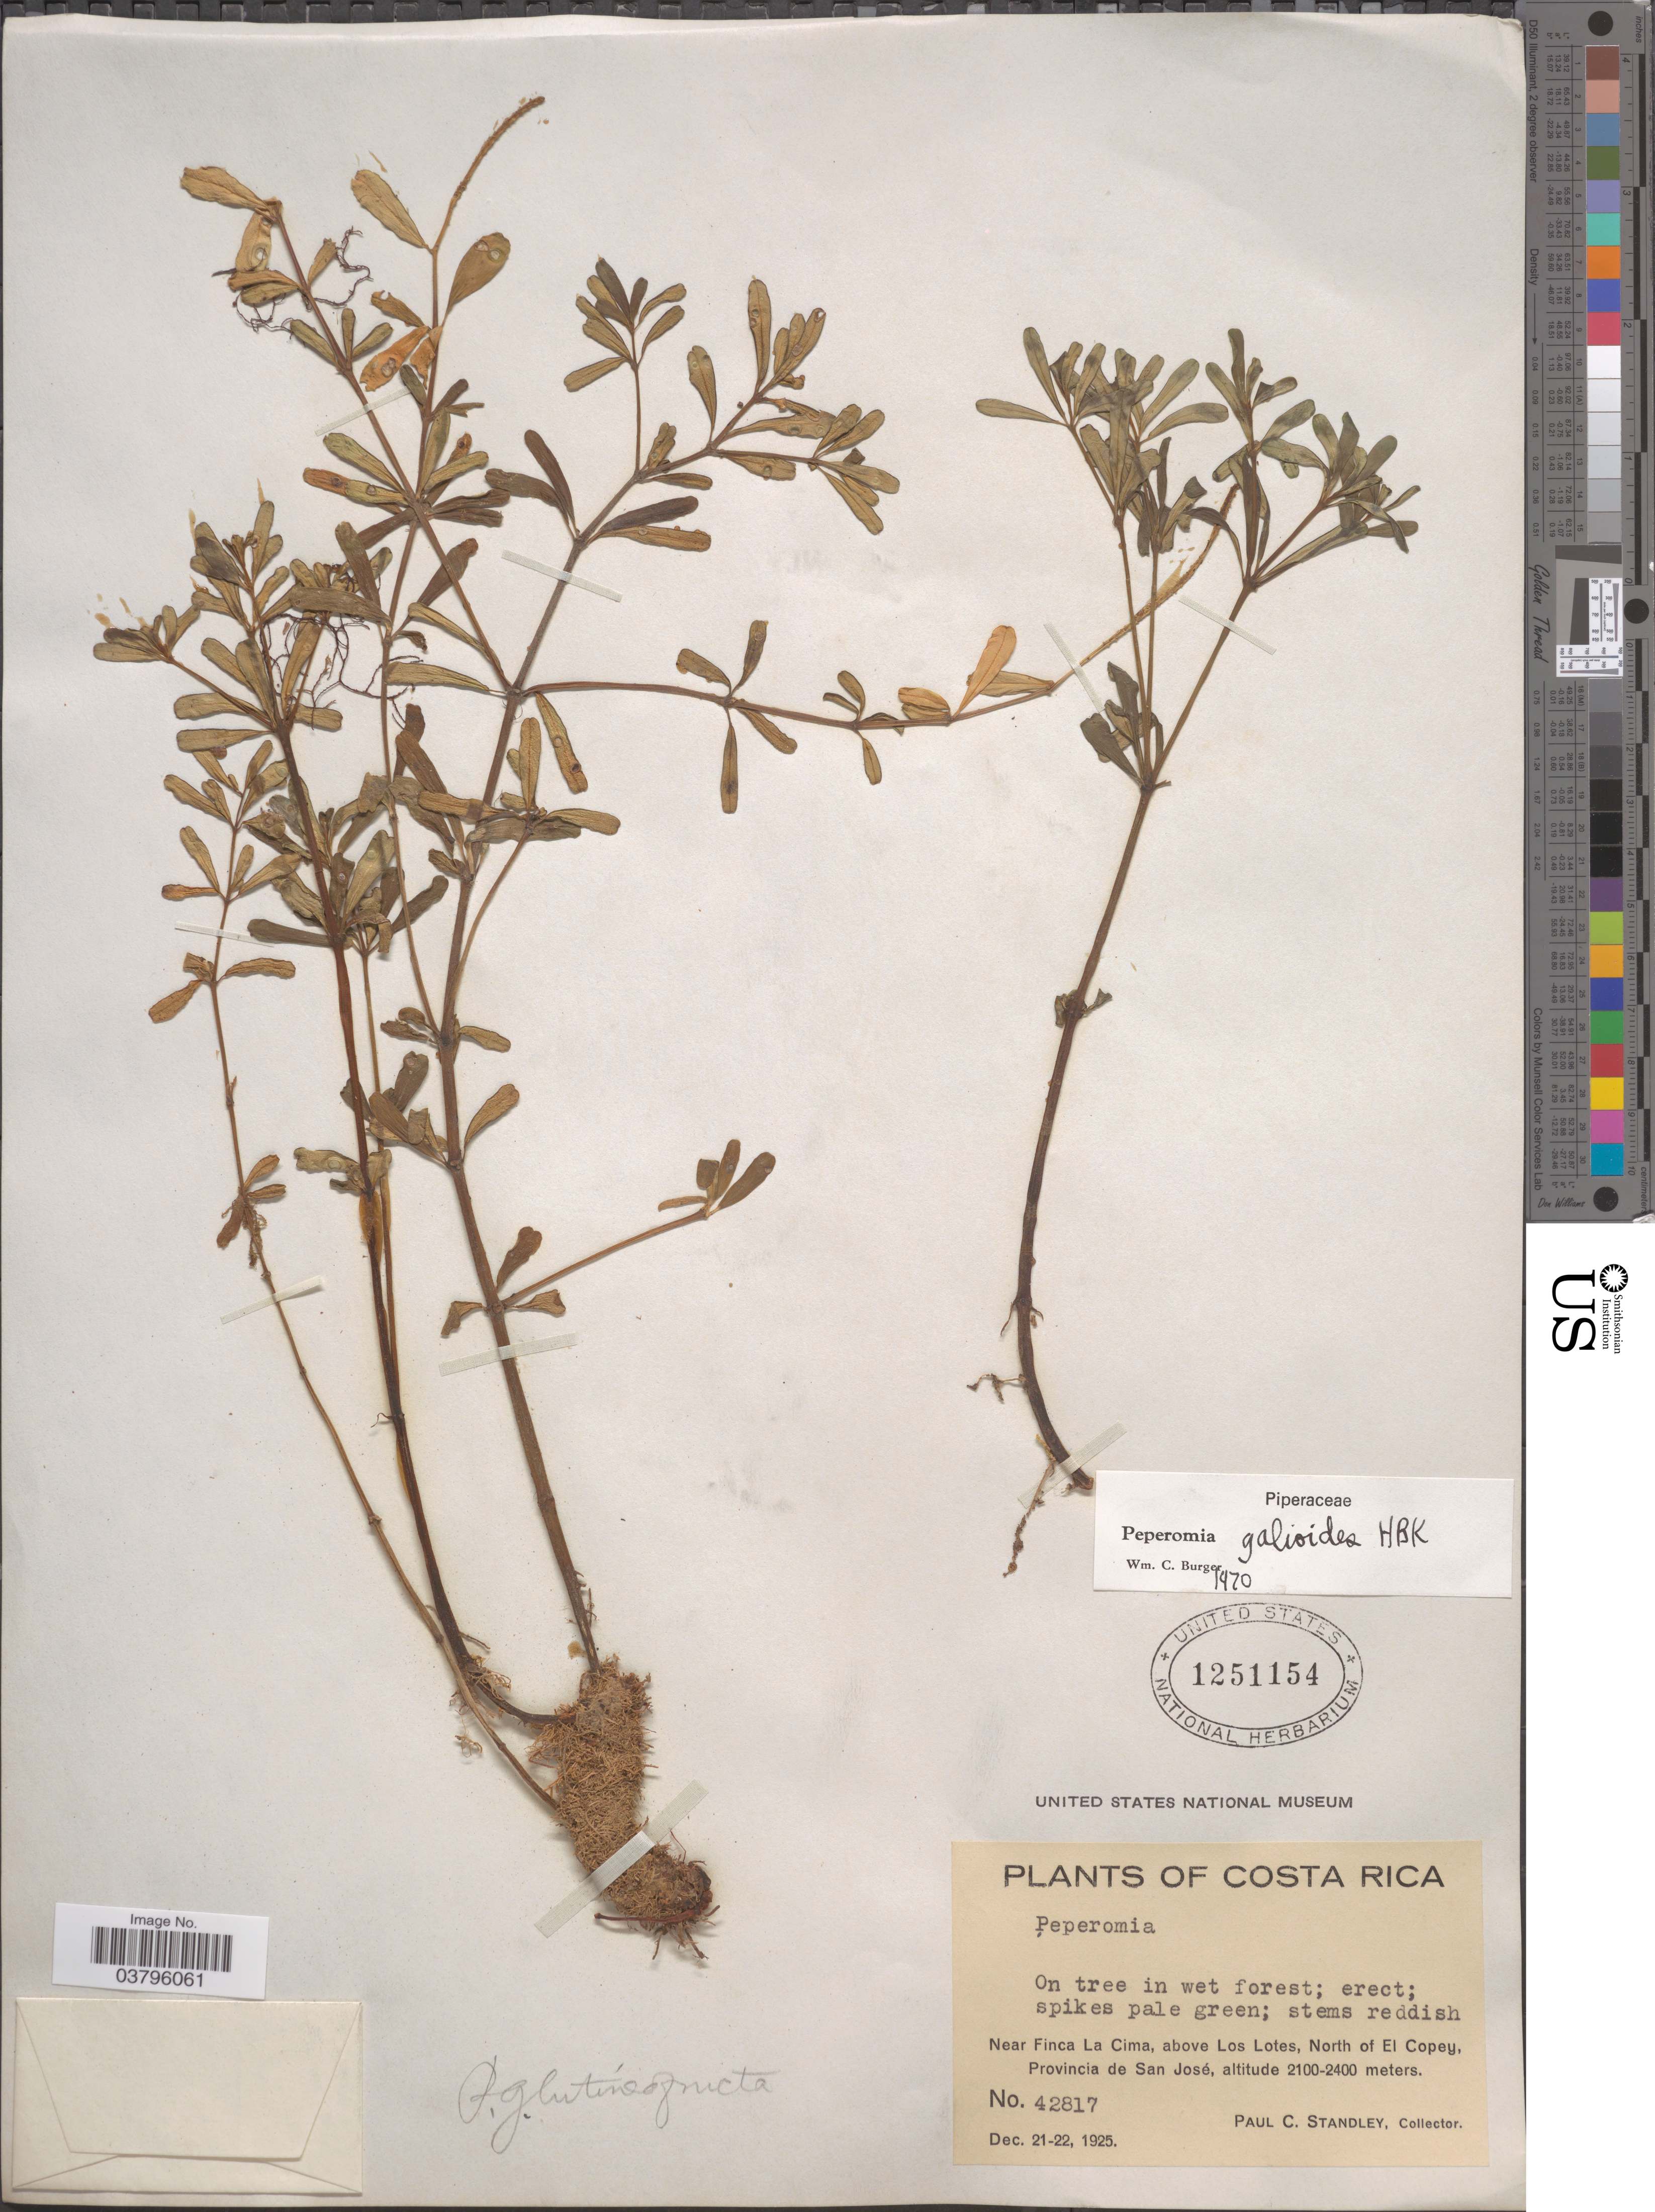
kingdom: Plantae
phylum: Tracheophyta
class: Magnoliopsida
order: Piperales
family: Piperaceae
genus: Peperomia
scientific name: Peperomia leptophylla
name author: Miq.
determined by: Jiménez, José Estaban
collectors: P. C. Standley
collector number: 42817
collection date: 1925-12-21/1925-12-22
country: Costa Rica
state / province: San José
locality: Near Finca La Cima, above Los Lotes, North of El Copey.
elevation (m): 2100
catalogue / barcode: US 1251154